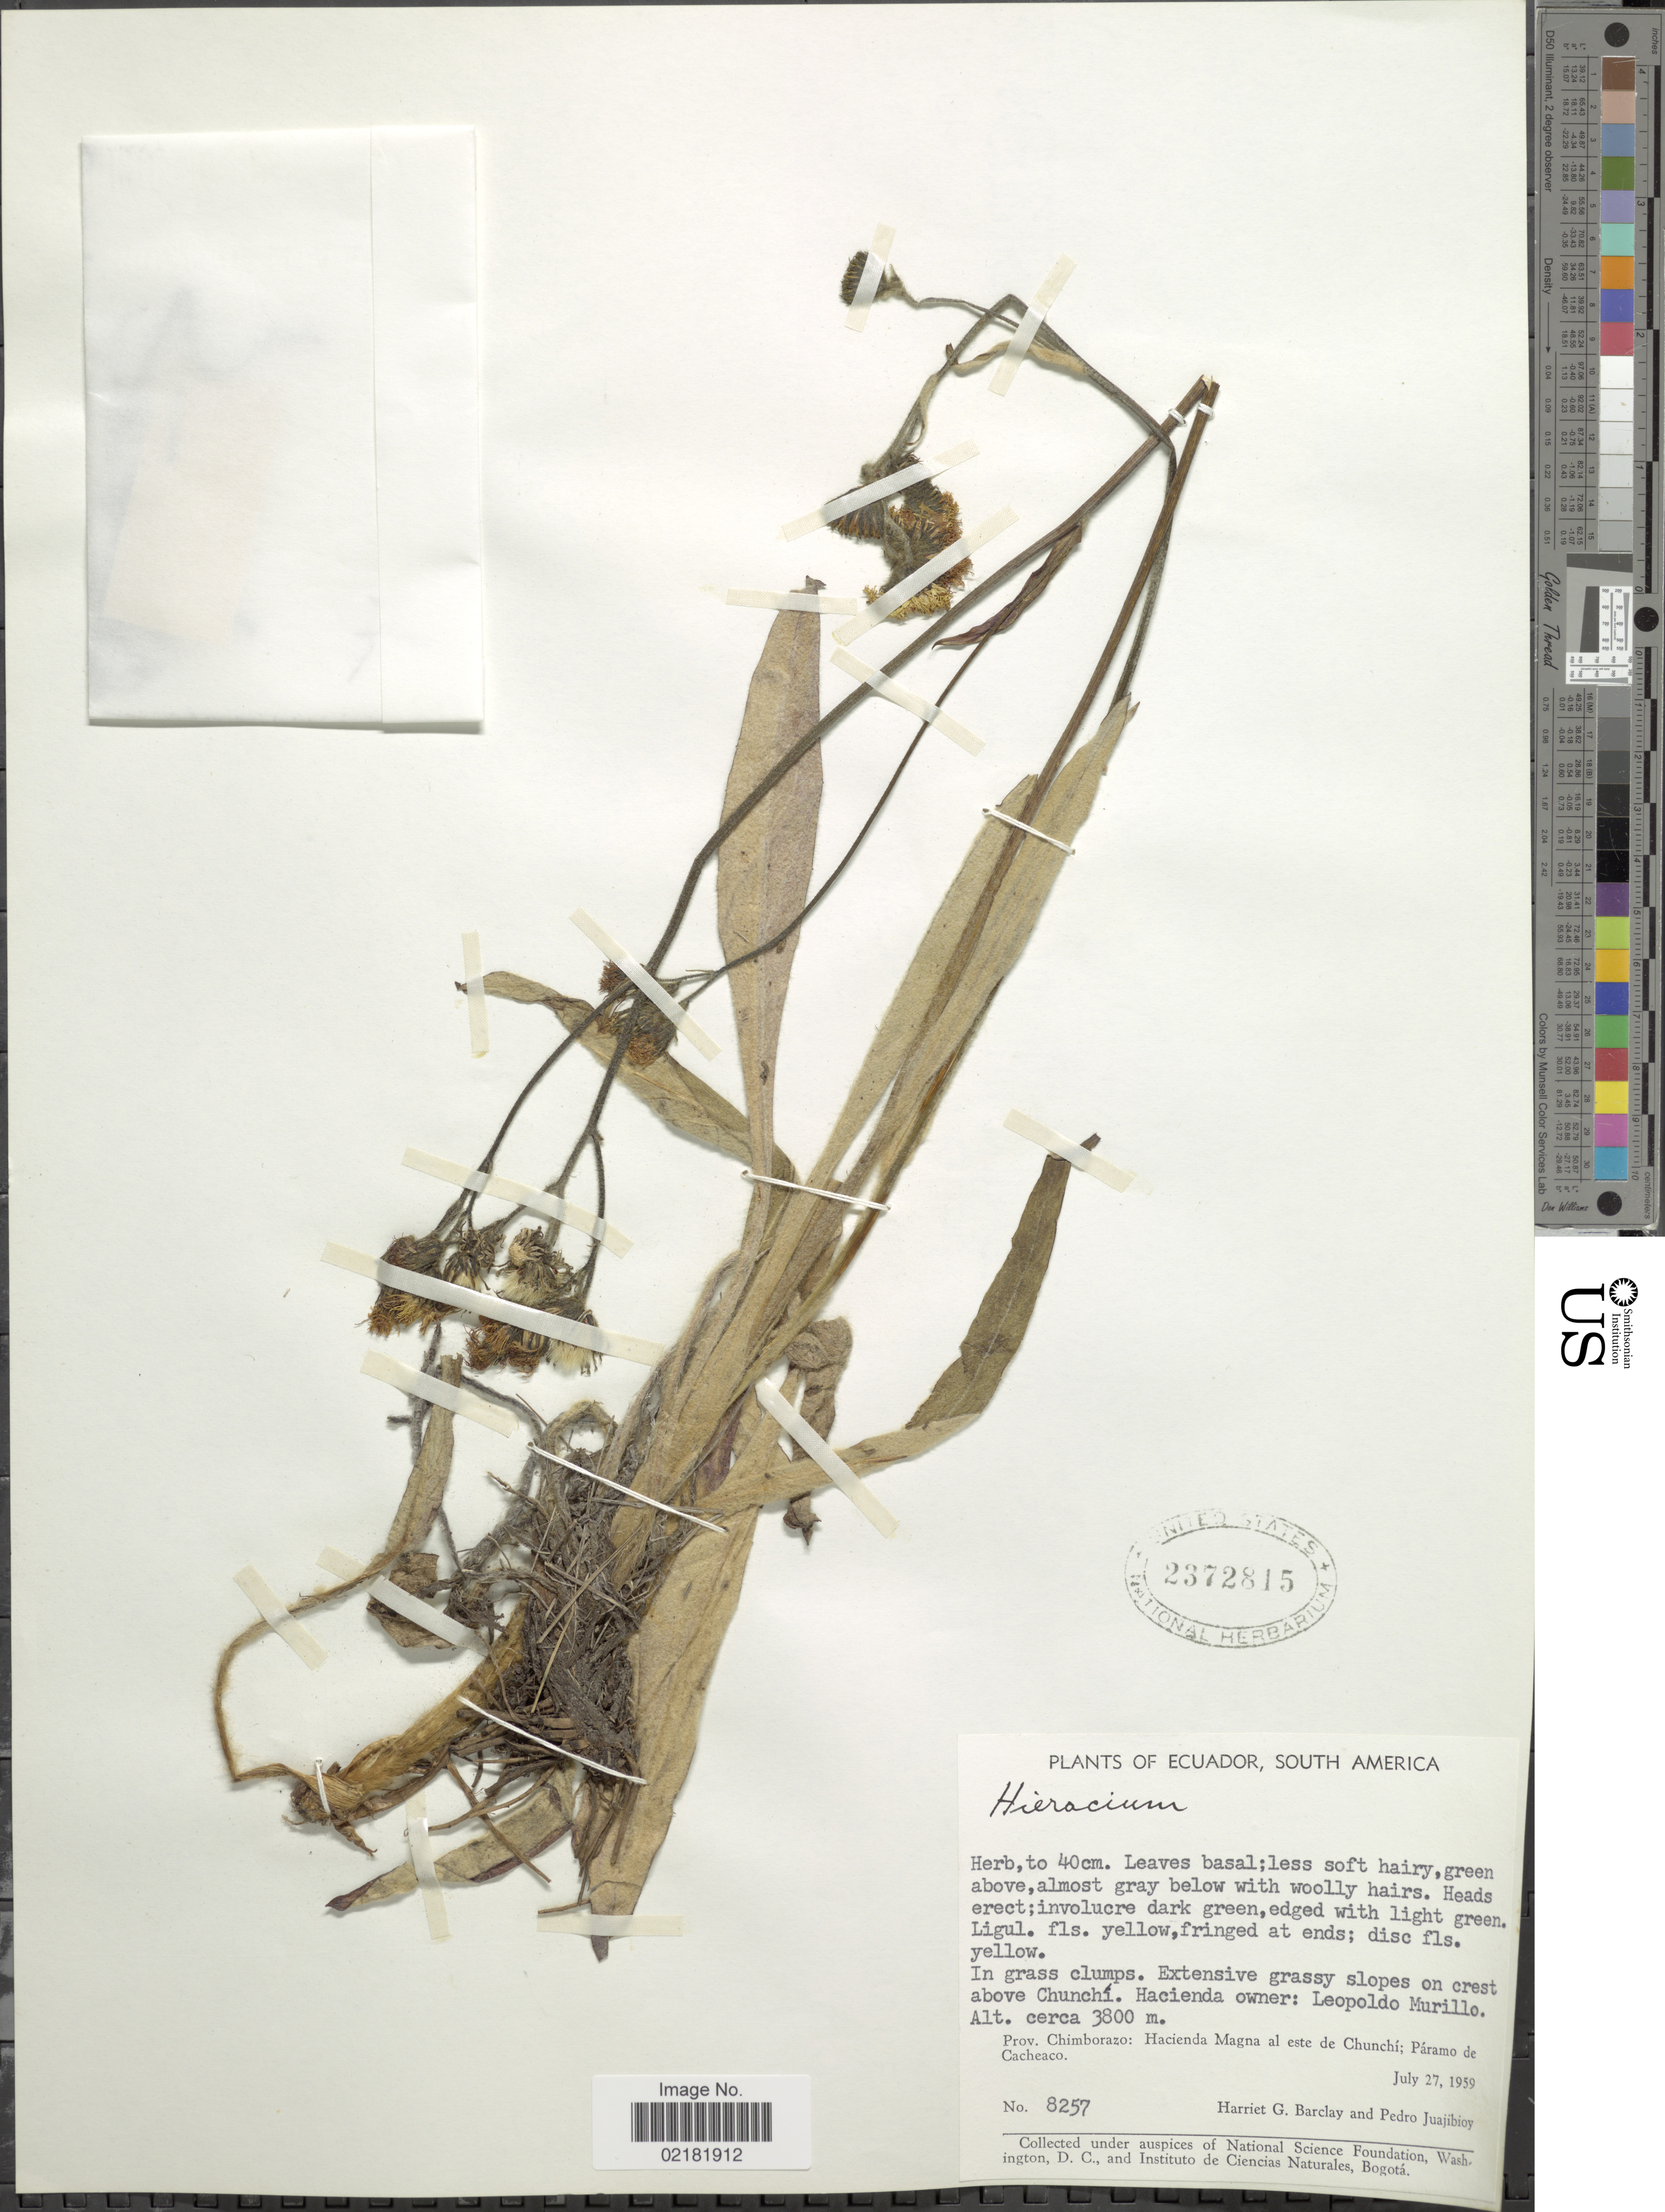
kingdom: Plantae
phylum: Tracheophyta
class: Magnoliopsida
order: Asterales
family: Asteraceae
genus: Hieracium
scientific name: Hieracium repandulare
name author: Druce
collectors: H. G. Barclay & P. Juajibioy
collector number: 8257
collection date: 1959-07-27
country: Ecuador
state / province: Chimborazo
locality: On crest above Chunchi, Hacienda owner: Leopoldo Murillo, Hacienda Magna el este de Chunchi; Paramo de Cacheaco.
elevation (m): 3800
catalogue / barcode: US 2372815